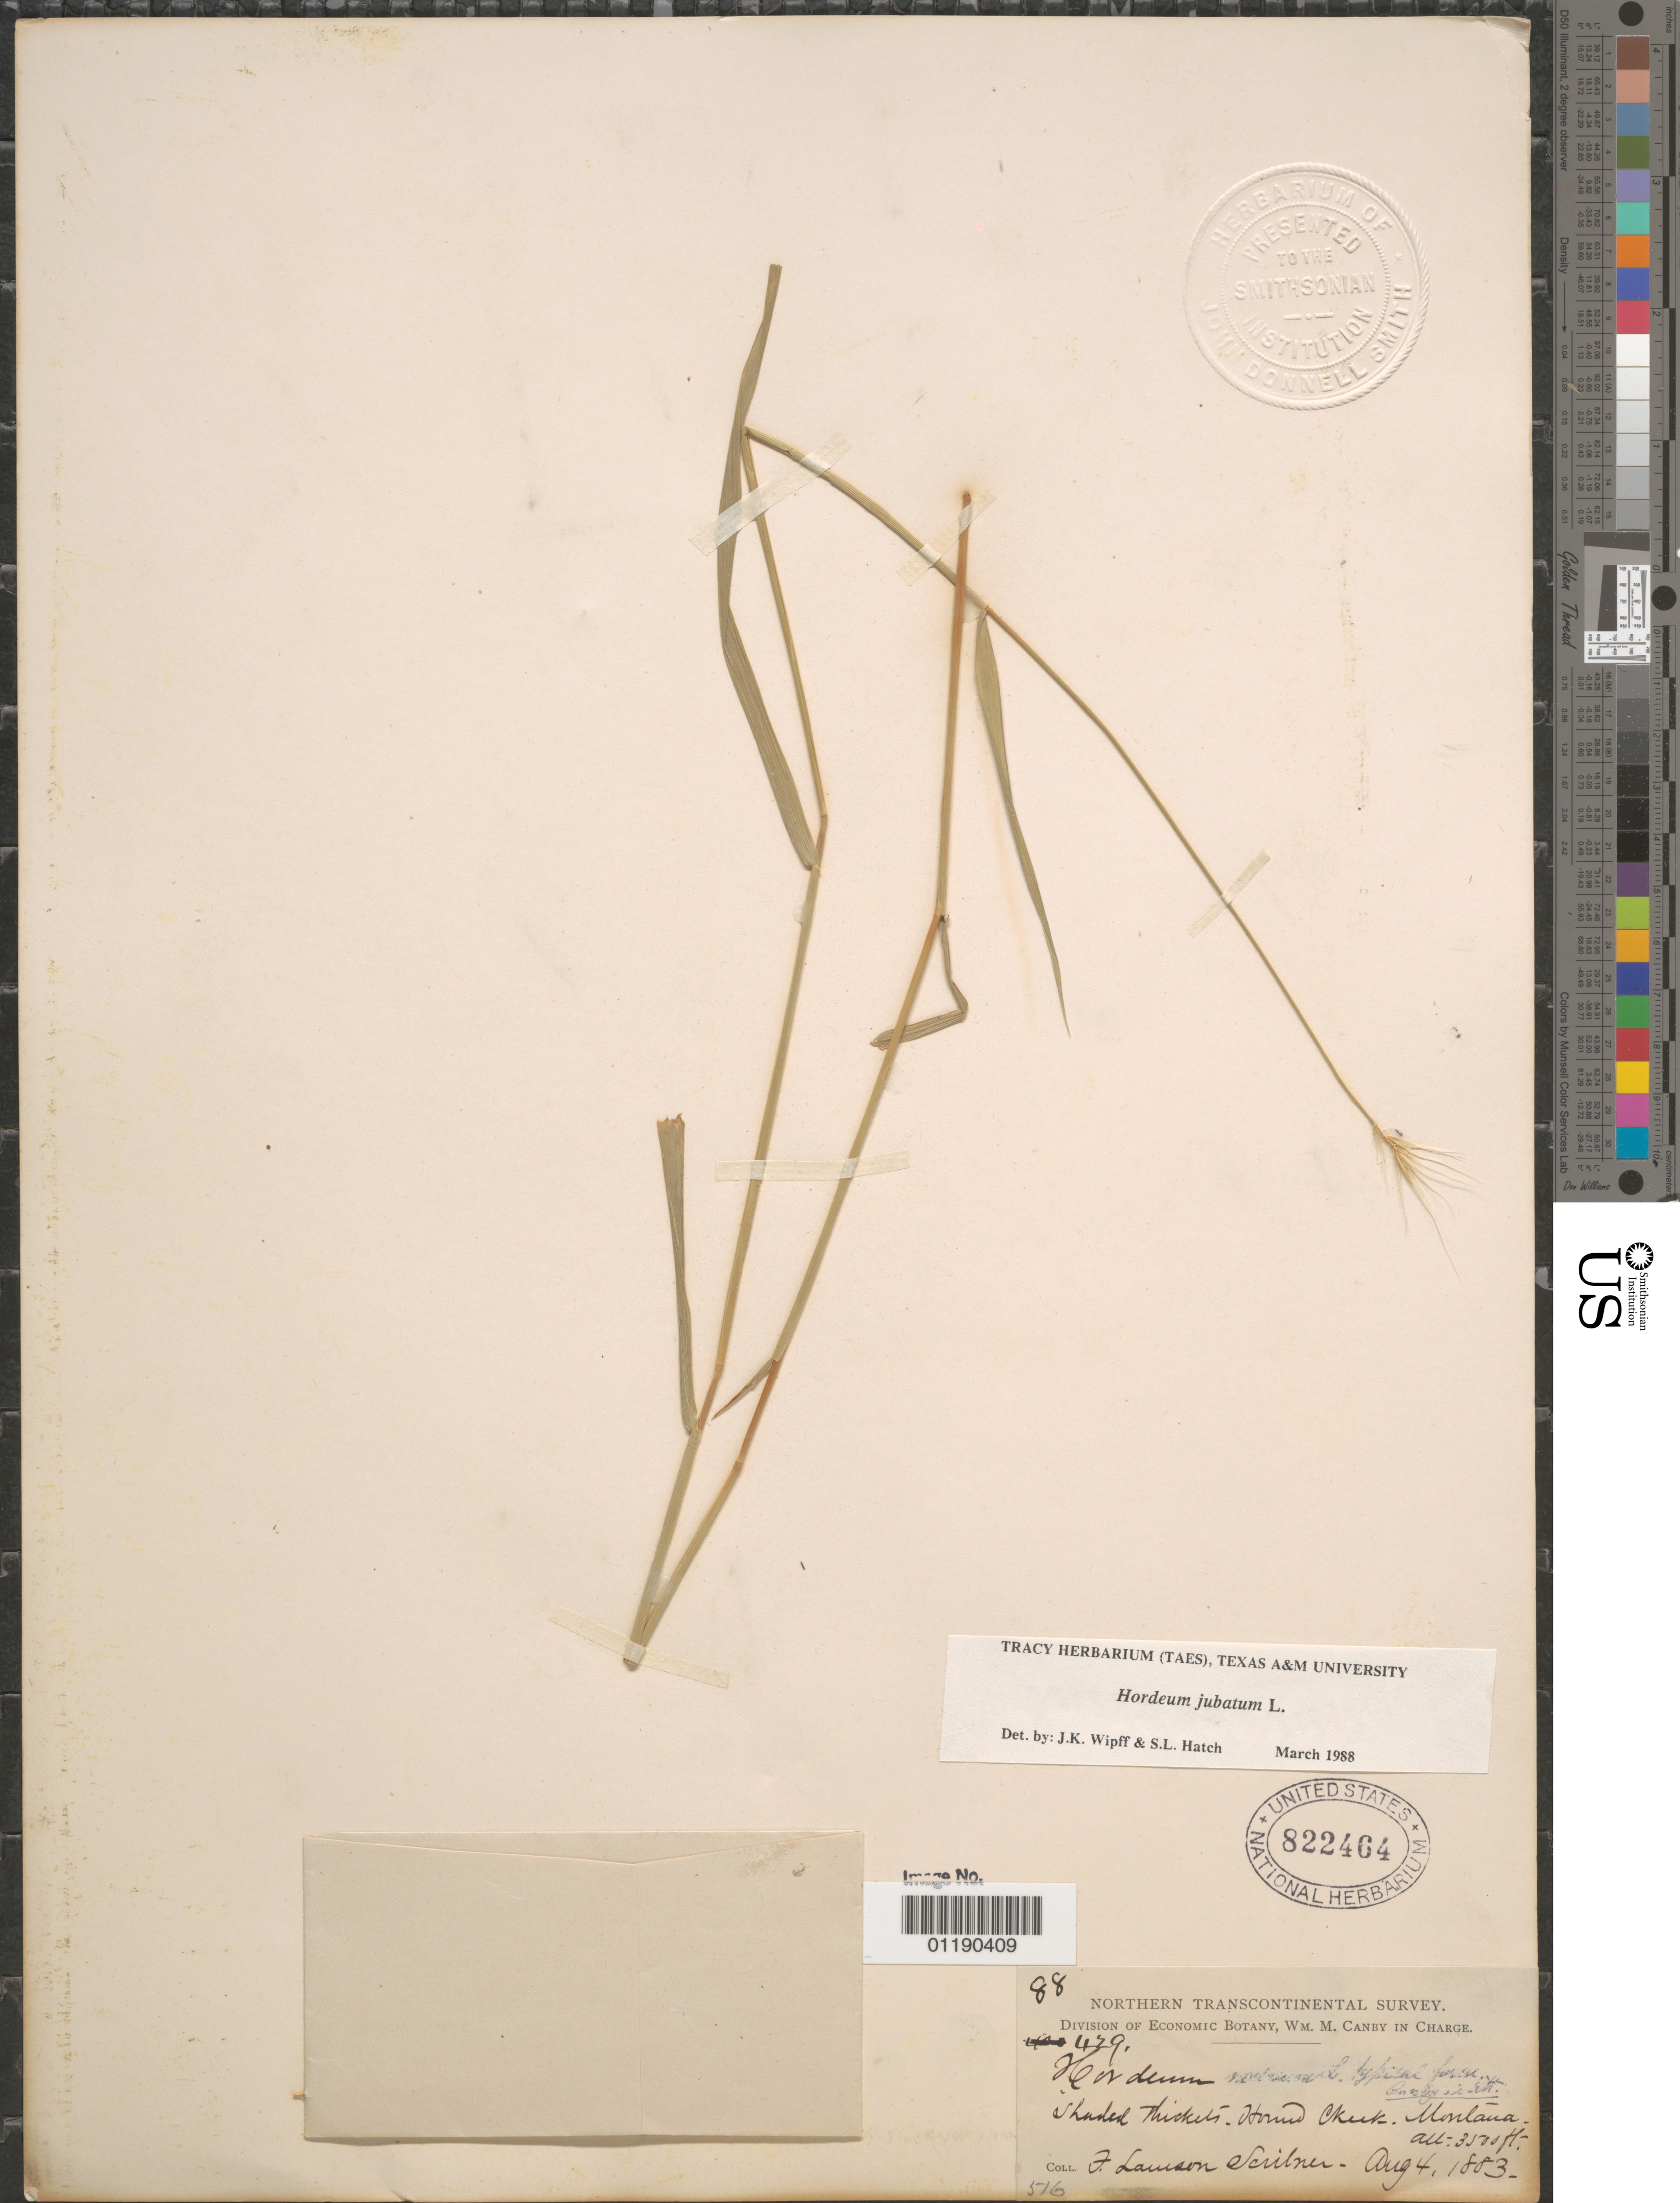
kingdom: Plantae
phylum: Tracheophyta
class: Liliopsida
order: Poales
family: Poaceae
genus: Hordeum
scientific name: Hordeum jubatum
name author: L.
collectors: F. L. Scribner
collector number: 429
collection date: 1883-08-04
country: United States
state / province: Montana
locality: Hound Creek.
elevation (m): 1067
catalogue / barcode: US 822464